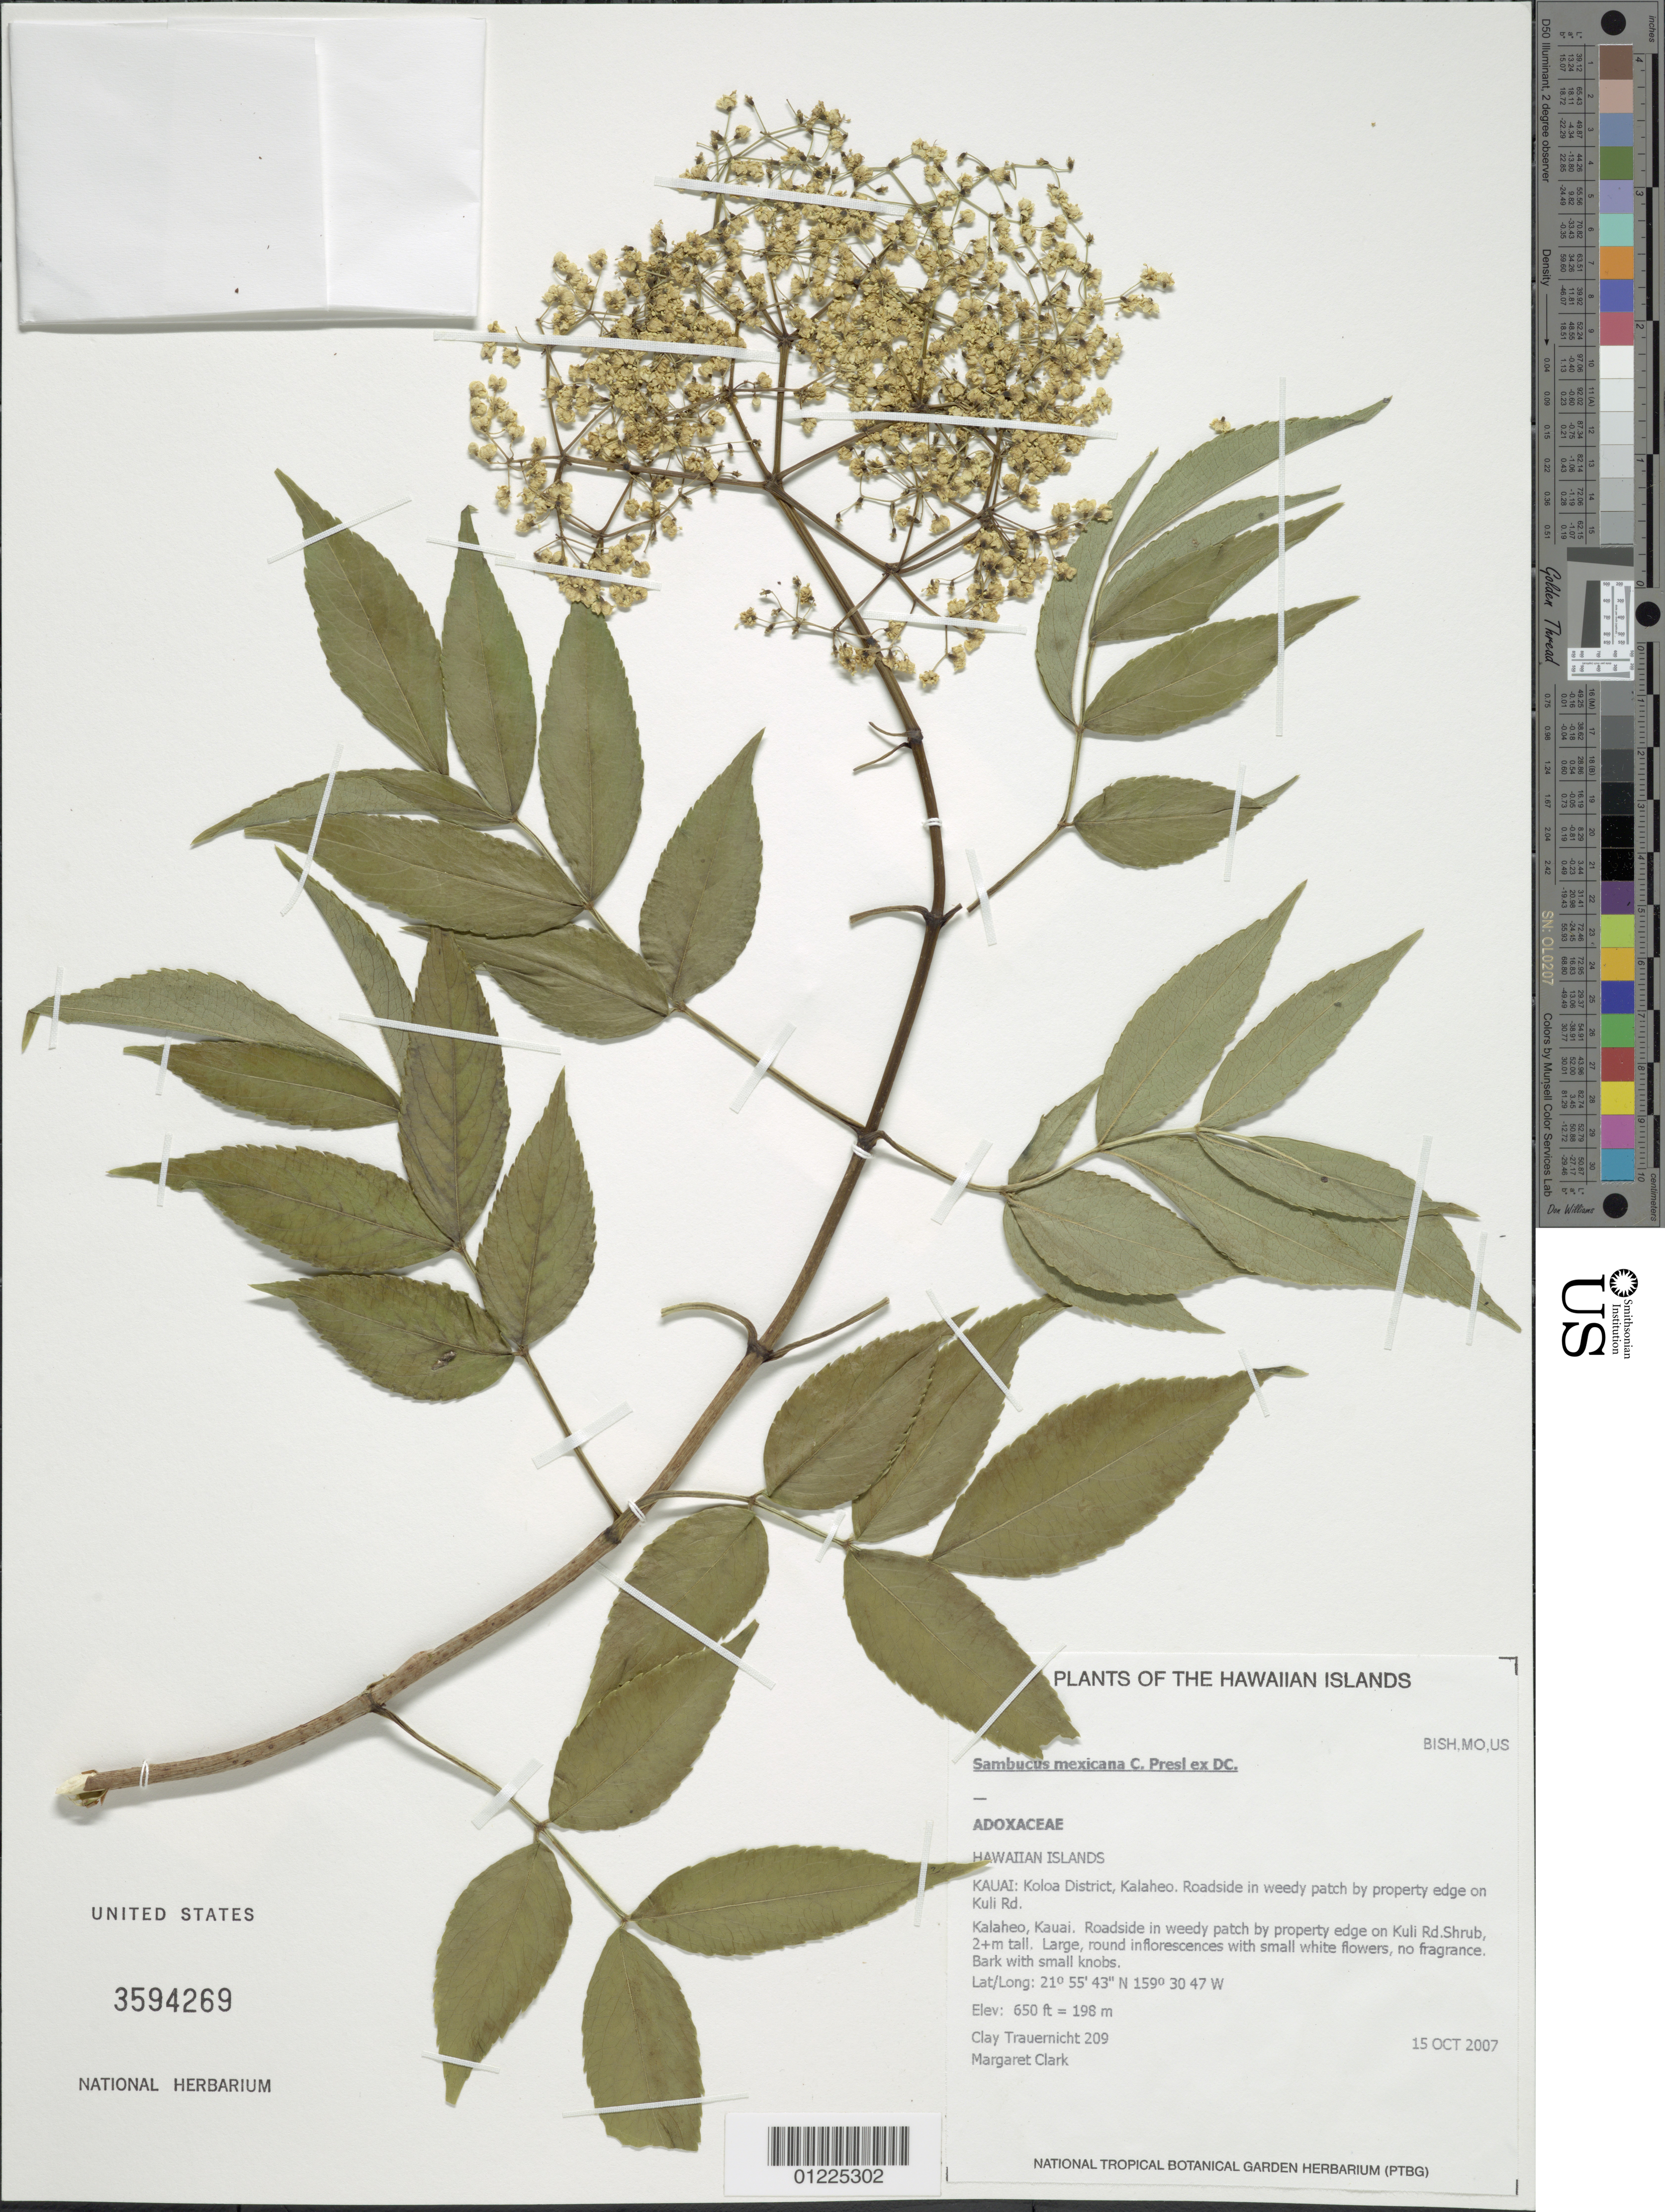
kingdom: Plantae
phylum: Tracheophyta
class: Magnoliopsida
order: Dipsacales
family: Viburnaceae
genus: Sambucus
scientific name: Sambucus canadensis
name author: L.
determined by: Whittemore, A. T.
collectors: C. Trauernicht & M. Clark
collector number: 209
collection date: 2007-10-15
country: United States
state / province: Hawaii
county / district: Kaui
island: Kaua'i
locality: Koloa District, Kalaheo. Edge of Kuli Rd.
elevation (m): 198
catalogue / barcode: US 3594269